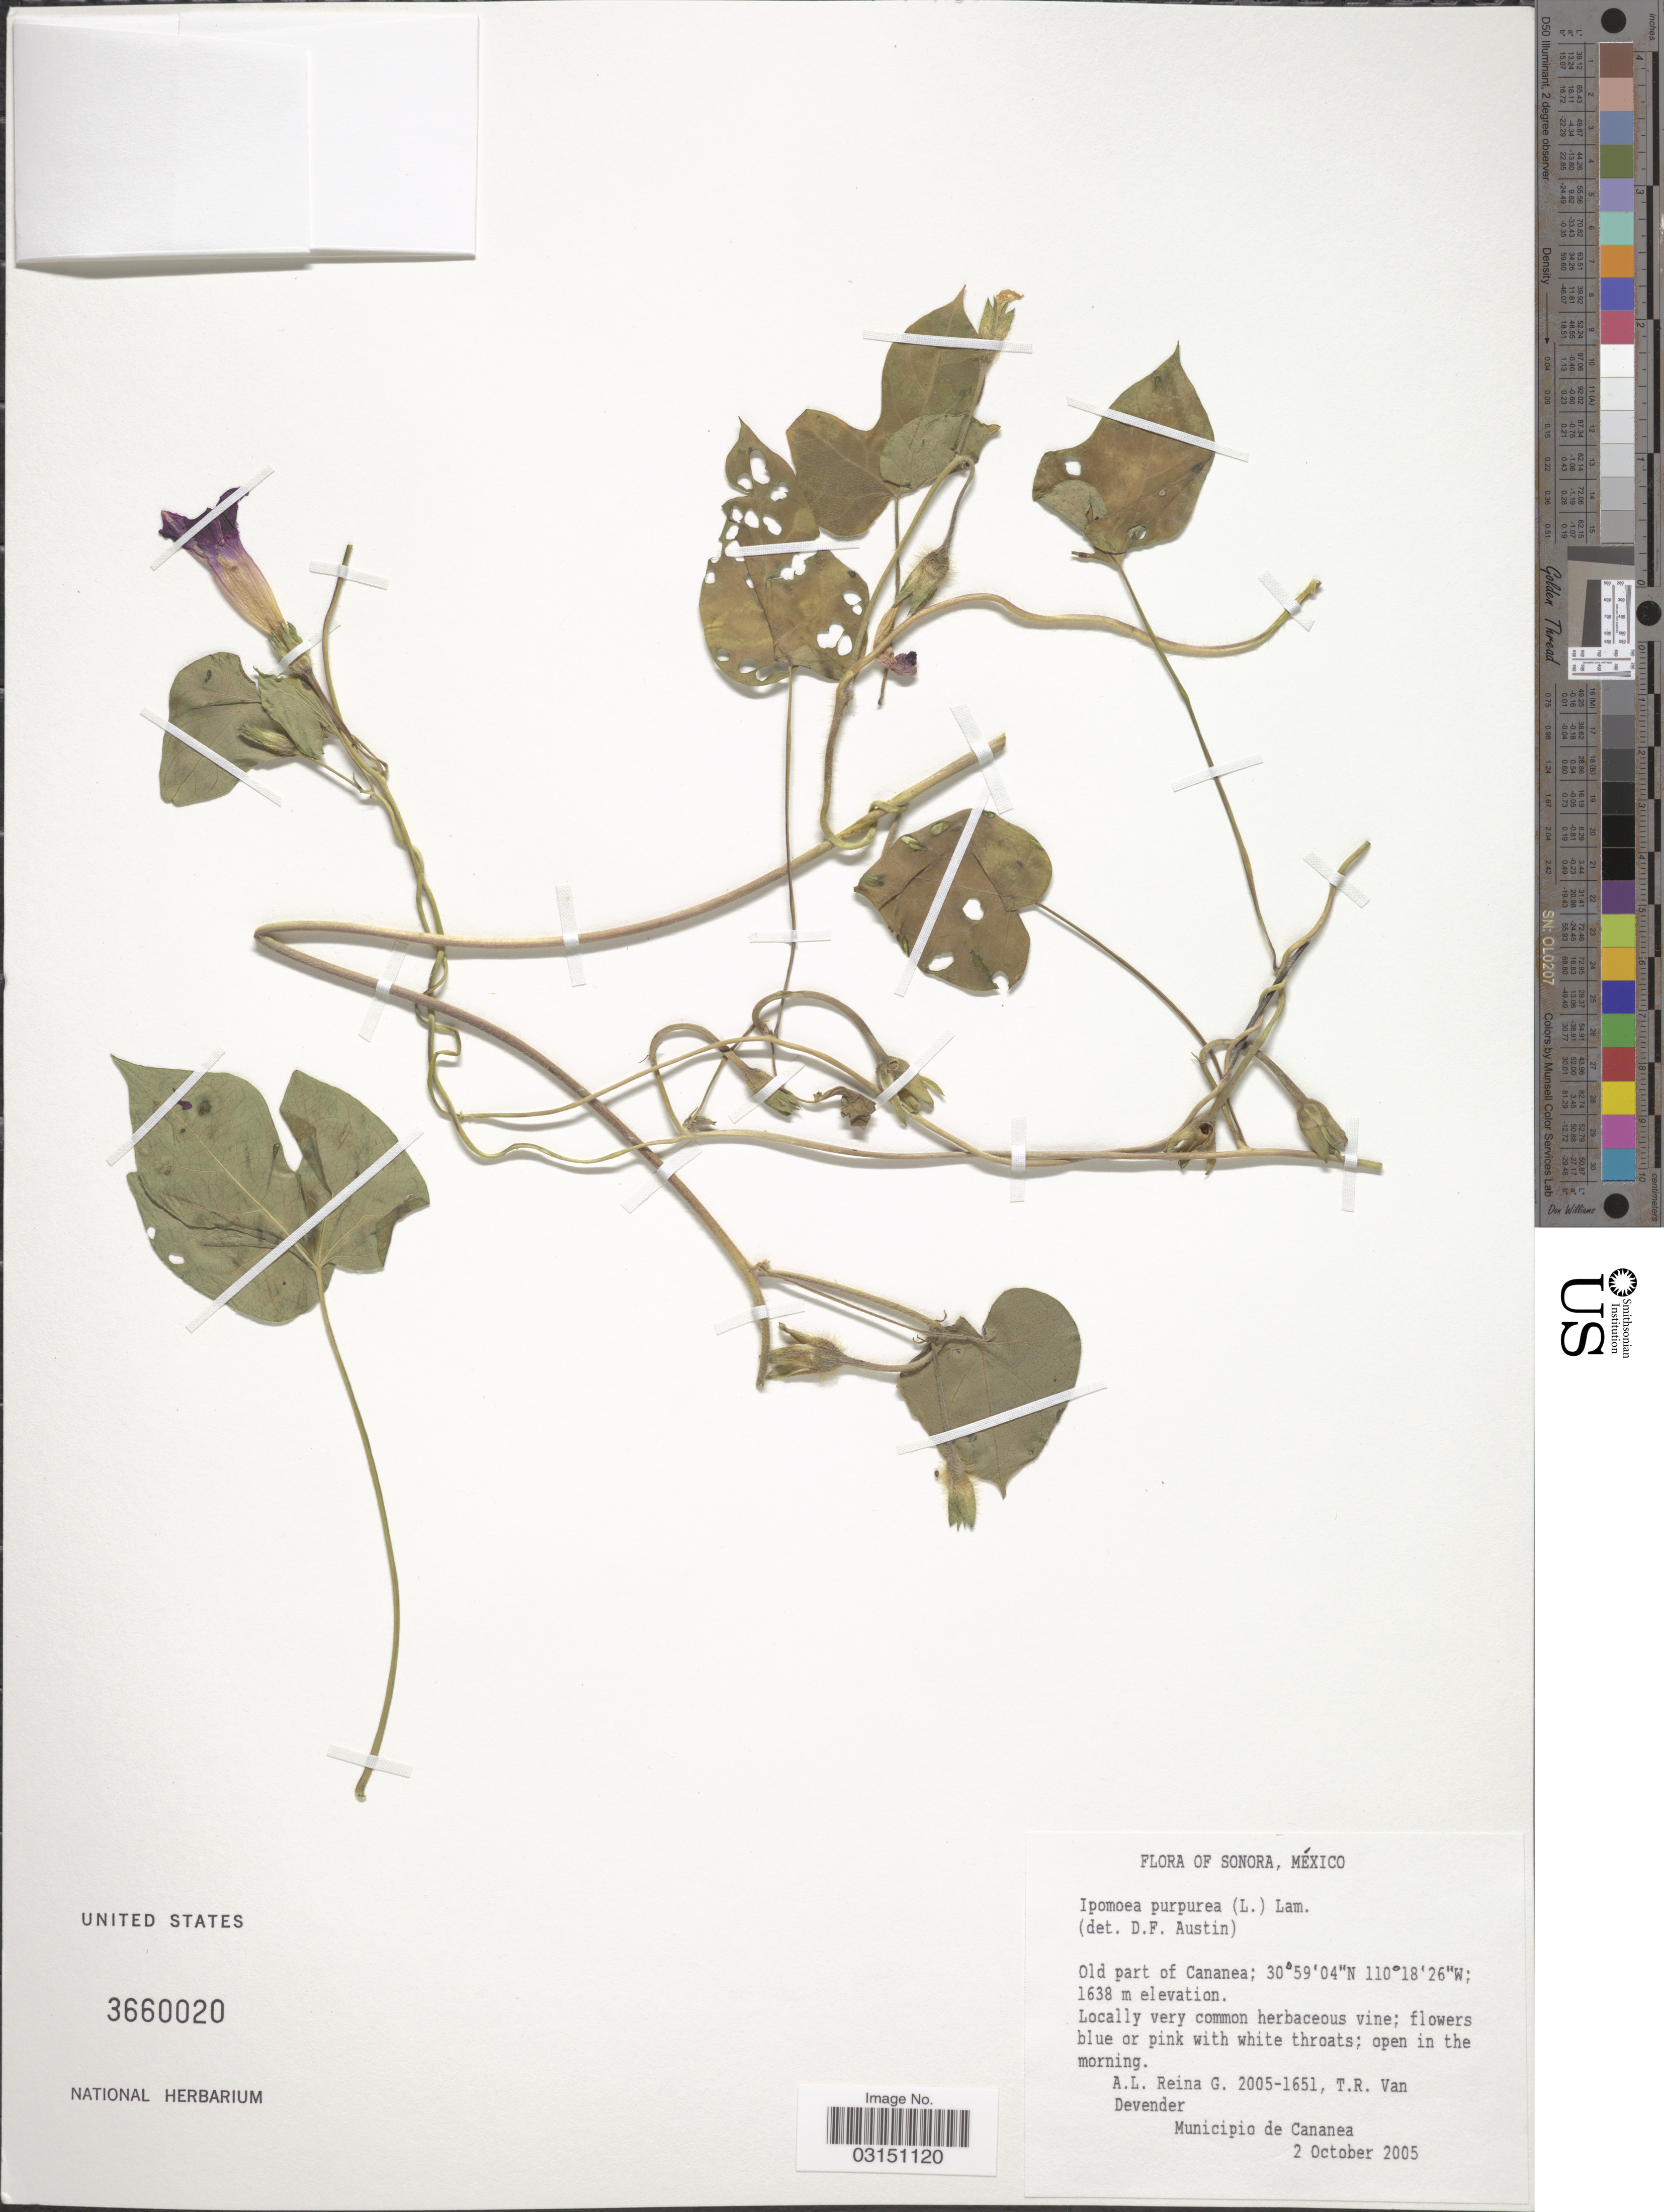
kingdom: Plantae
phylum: Tracheophyta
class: Magnoliopsida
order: Solanales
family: Convolvulaceae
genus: Ipomoea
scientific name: Ipomoea purpurea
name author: (L.) Roth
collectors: A. L. Reina G. & T. R. Van Devender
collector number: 2005-1651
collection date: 2005-10-02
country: Mexico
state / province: Sonora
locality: Old part of Cananea; Municipio de Cananea.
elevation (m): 1638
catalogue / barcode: US 3660020